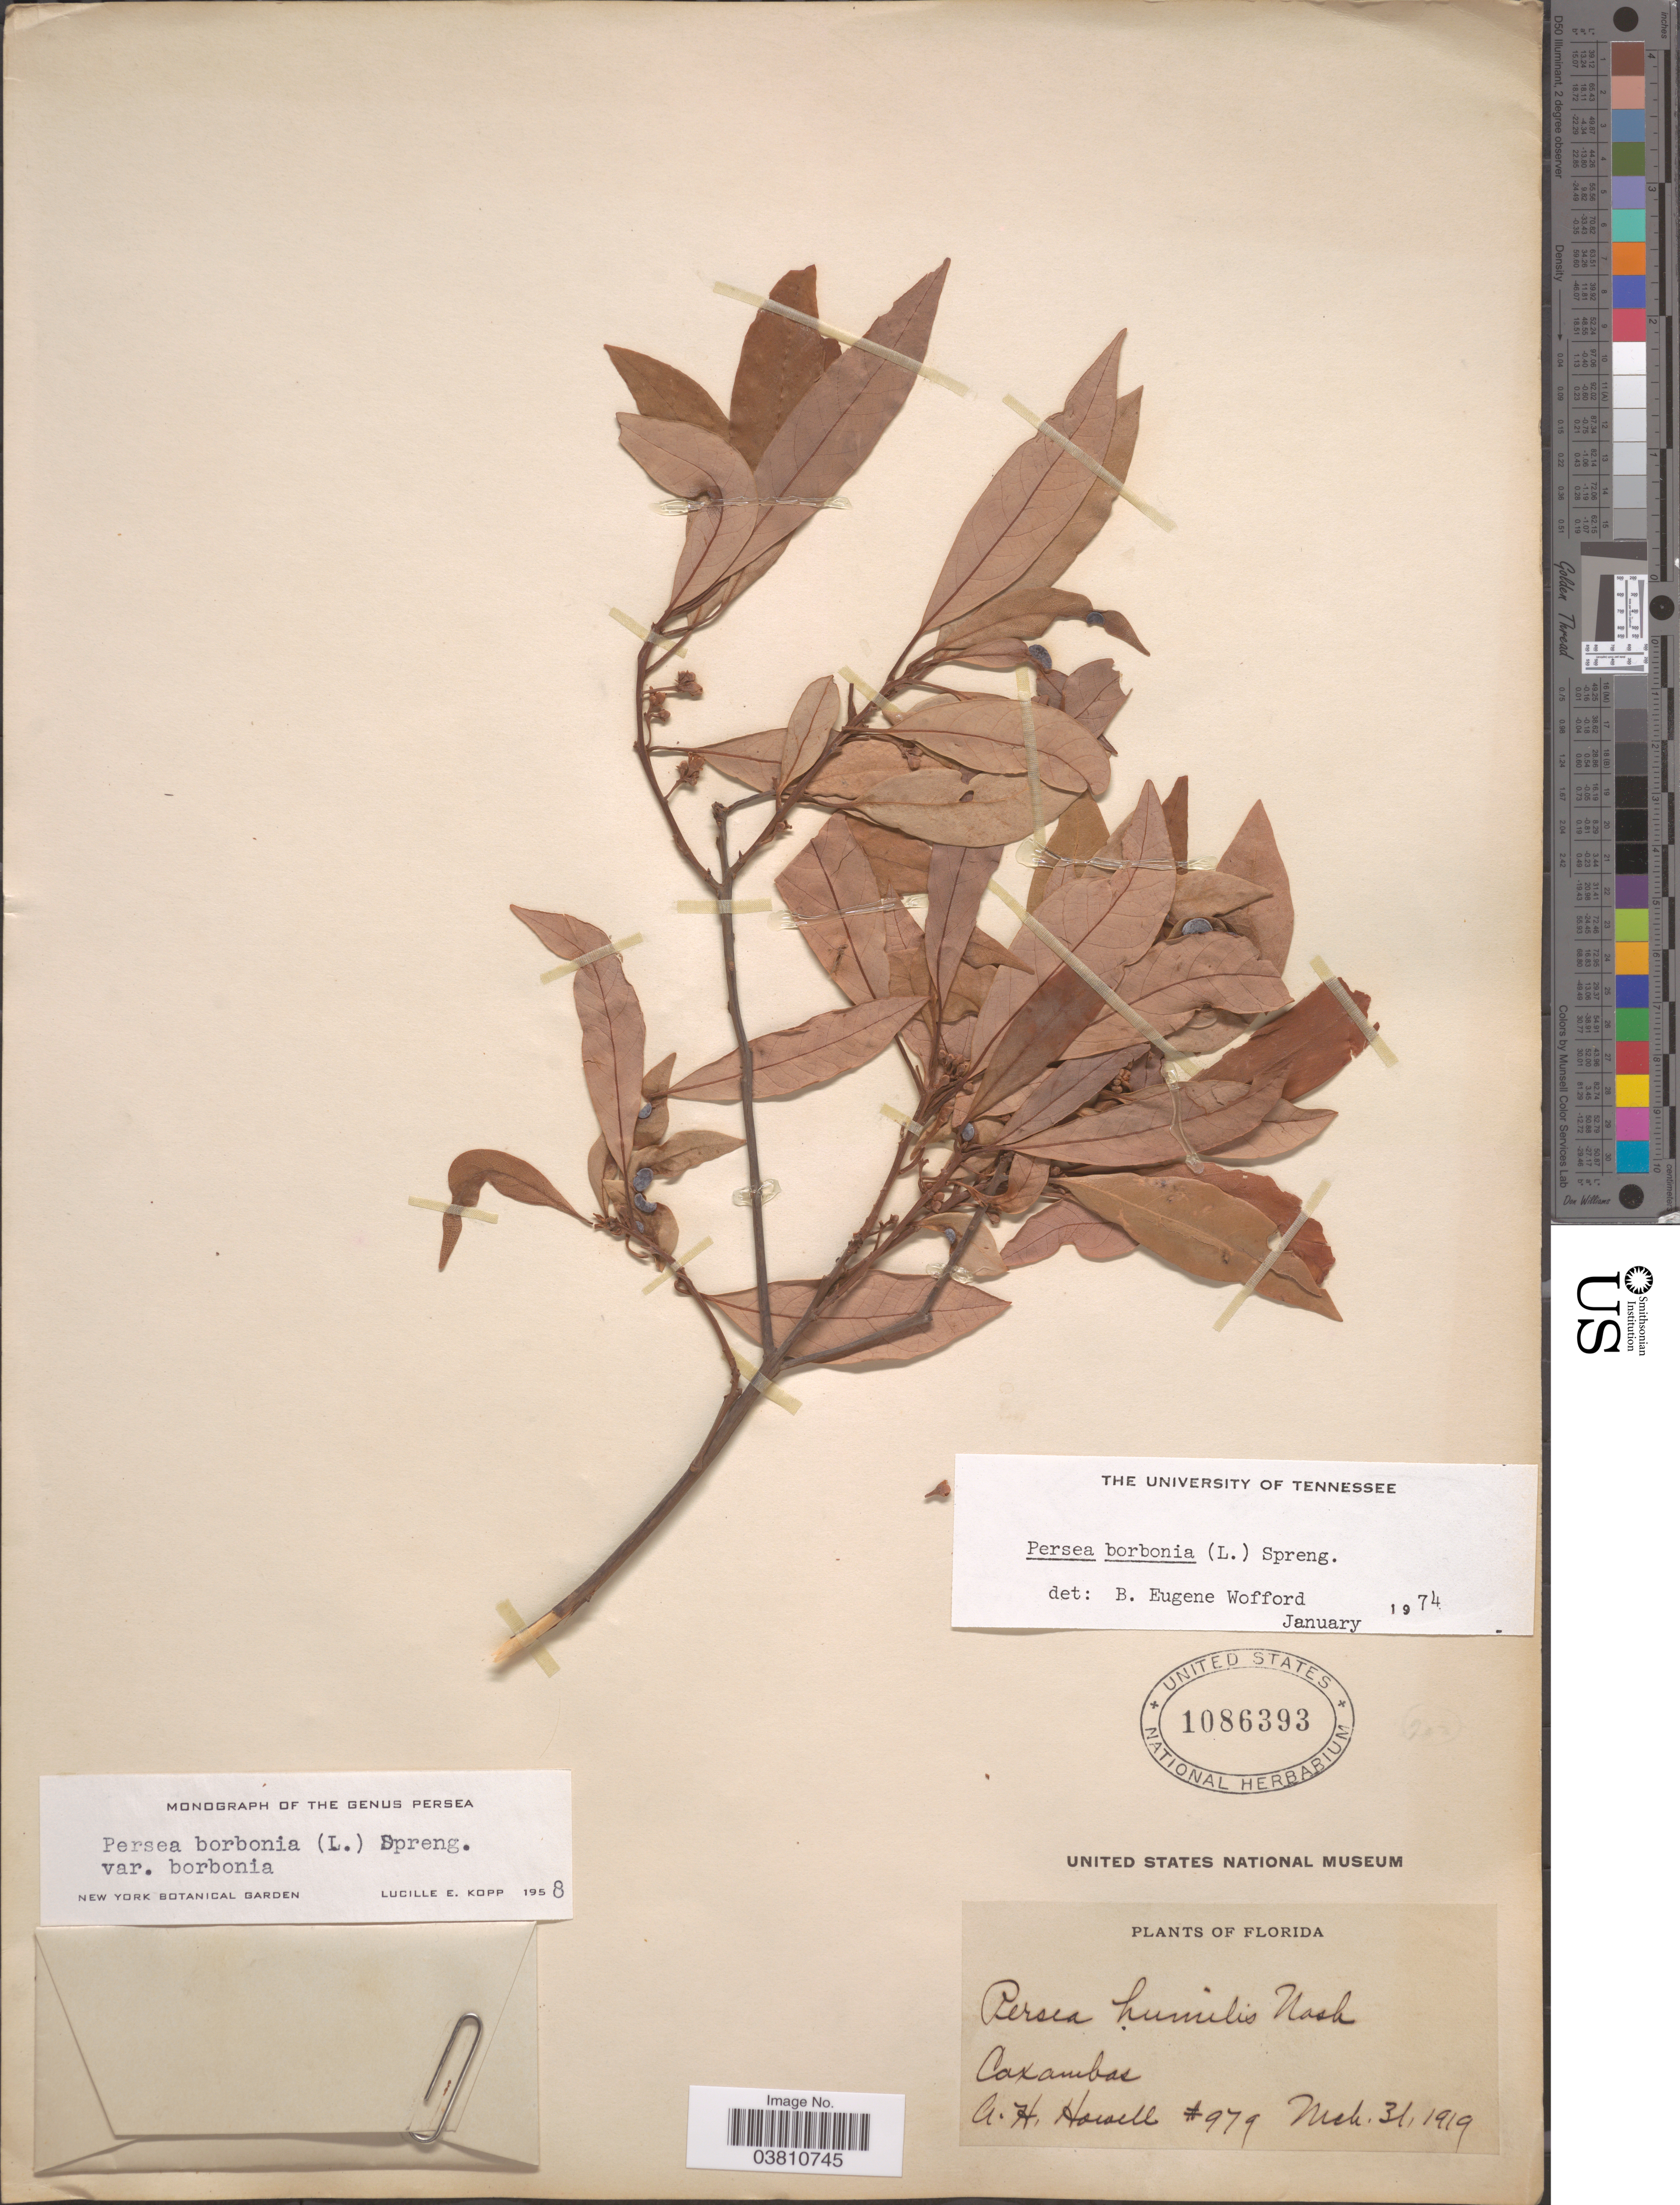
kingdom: Plantae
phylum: Tracheophyta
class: Magnoliopsida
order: Laurales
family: Lauraceae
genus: Persea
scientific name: Persea borbonia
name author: (L.) Spreng.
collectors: A. Howell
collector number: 979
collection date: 1919-03-31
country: United States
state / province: Florida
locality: Caxambas.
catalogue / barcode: US 1086393